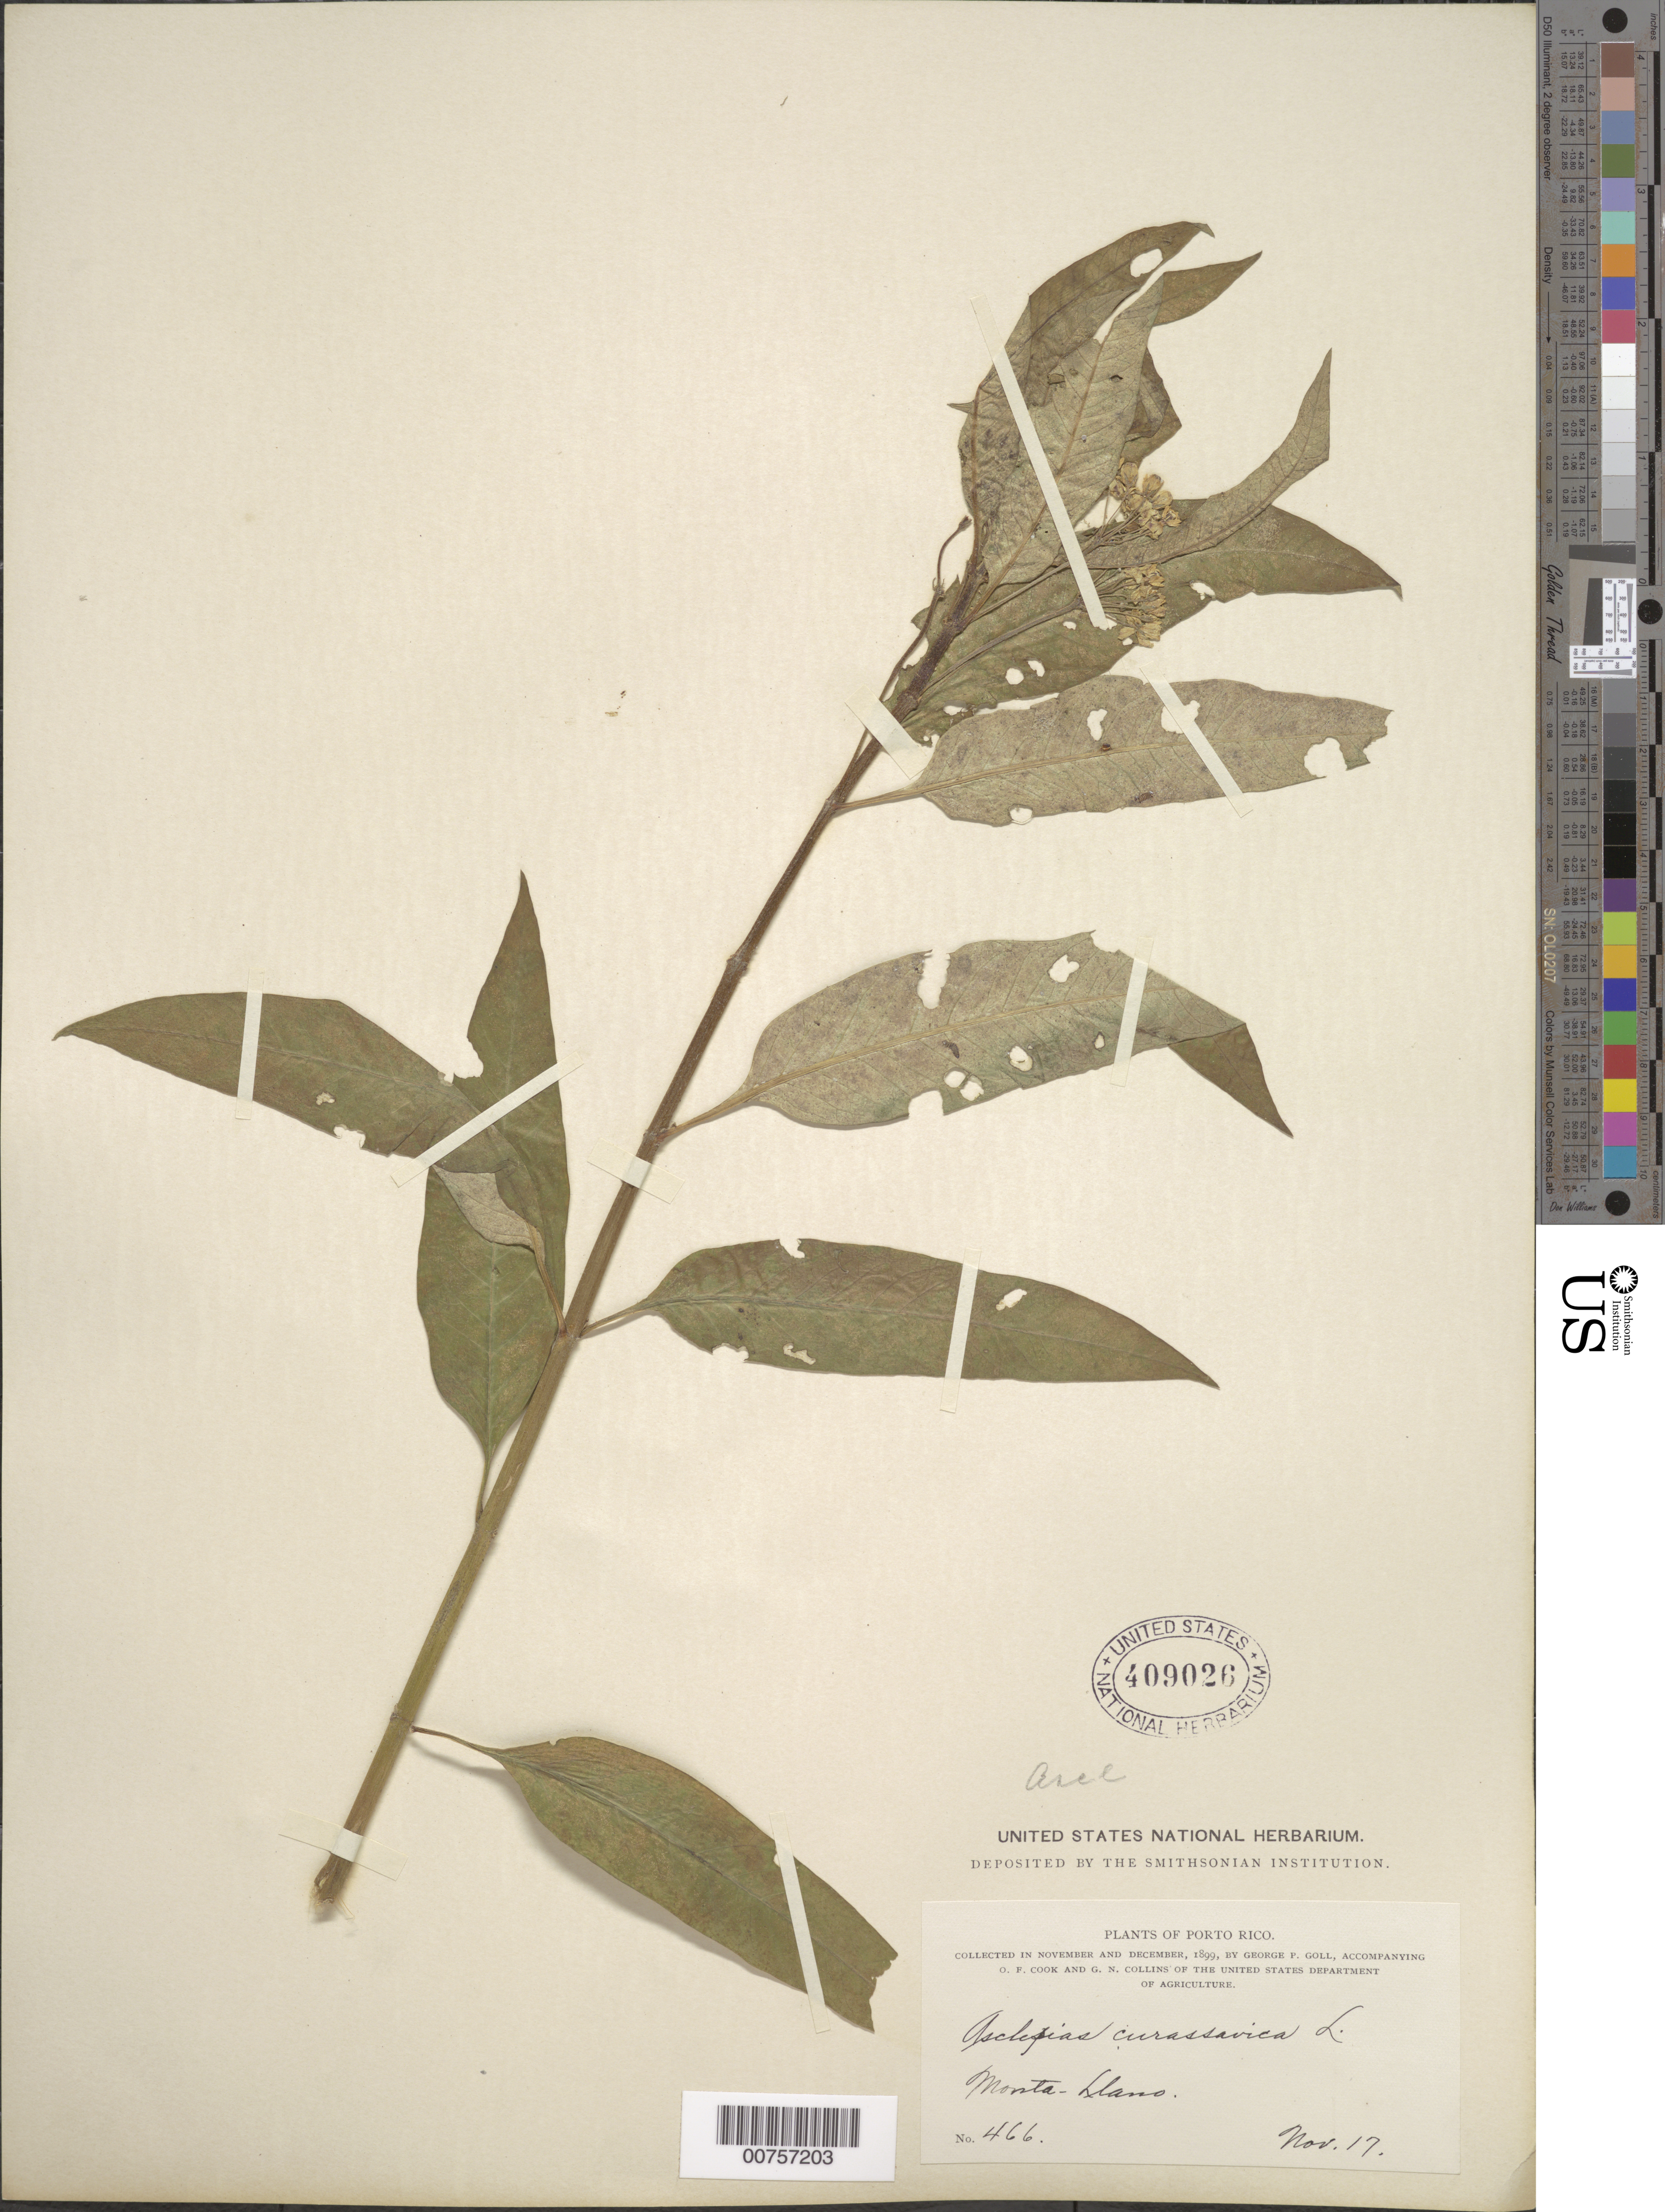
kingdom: Plantae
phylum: Tracheophyta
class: Magnoliopsida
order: Gentianales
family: Apocynaceae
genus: Asclepias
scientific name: Asclepias curassavica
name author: L.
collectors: G. Goll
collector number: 466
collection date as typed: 17 Nov 1899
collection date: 1899-11-17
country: Puerto Rico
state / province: Cayey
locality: Monta-Llano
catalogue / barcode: US 409026